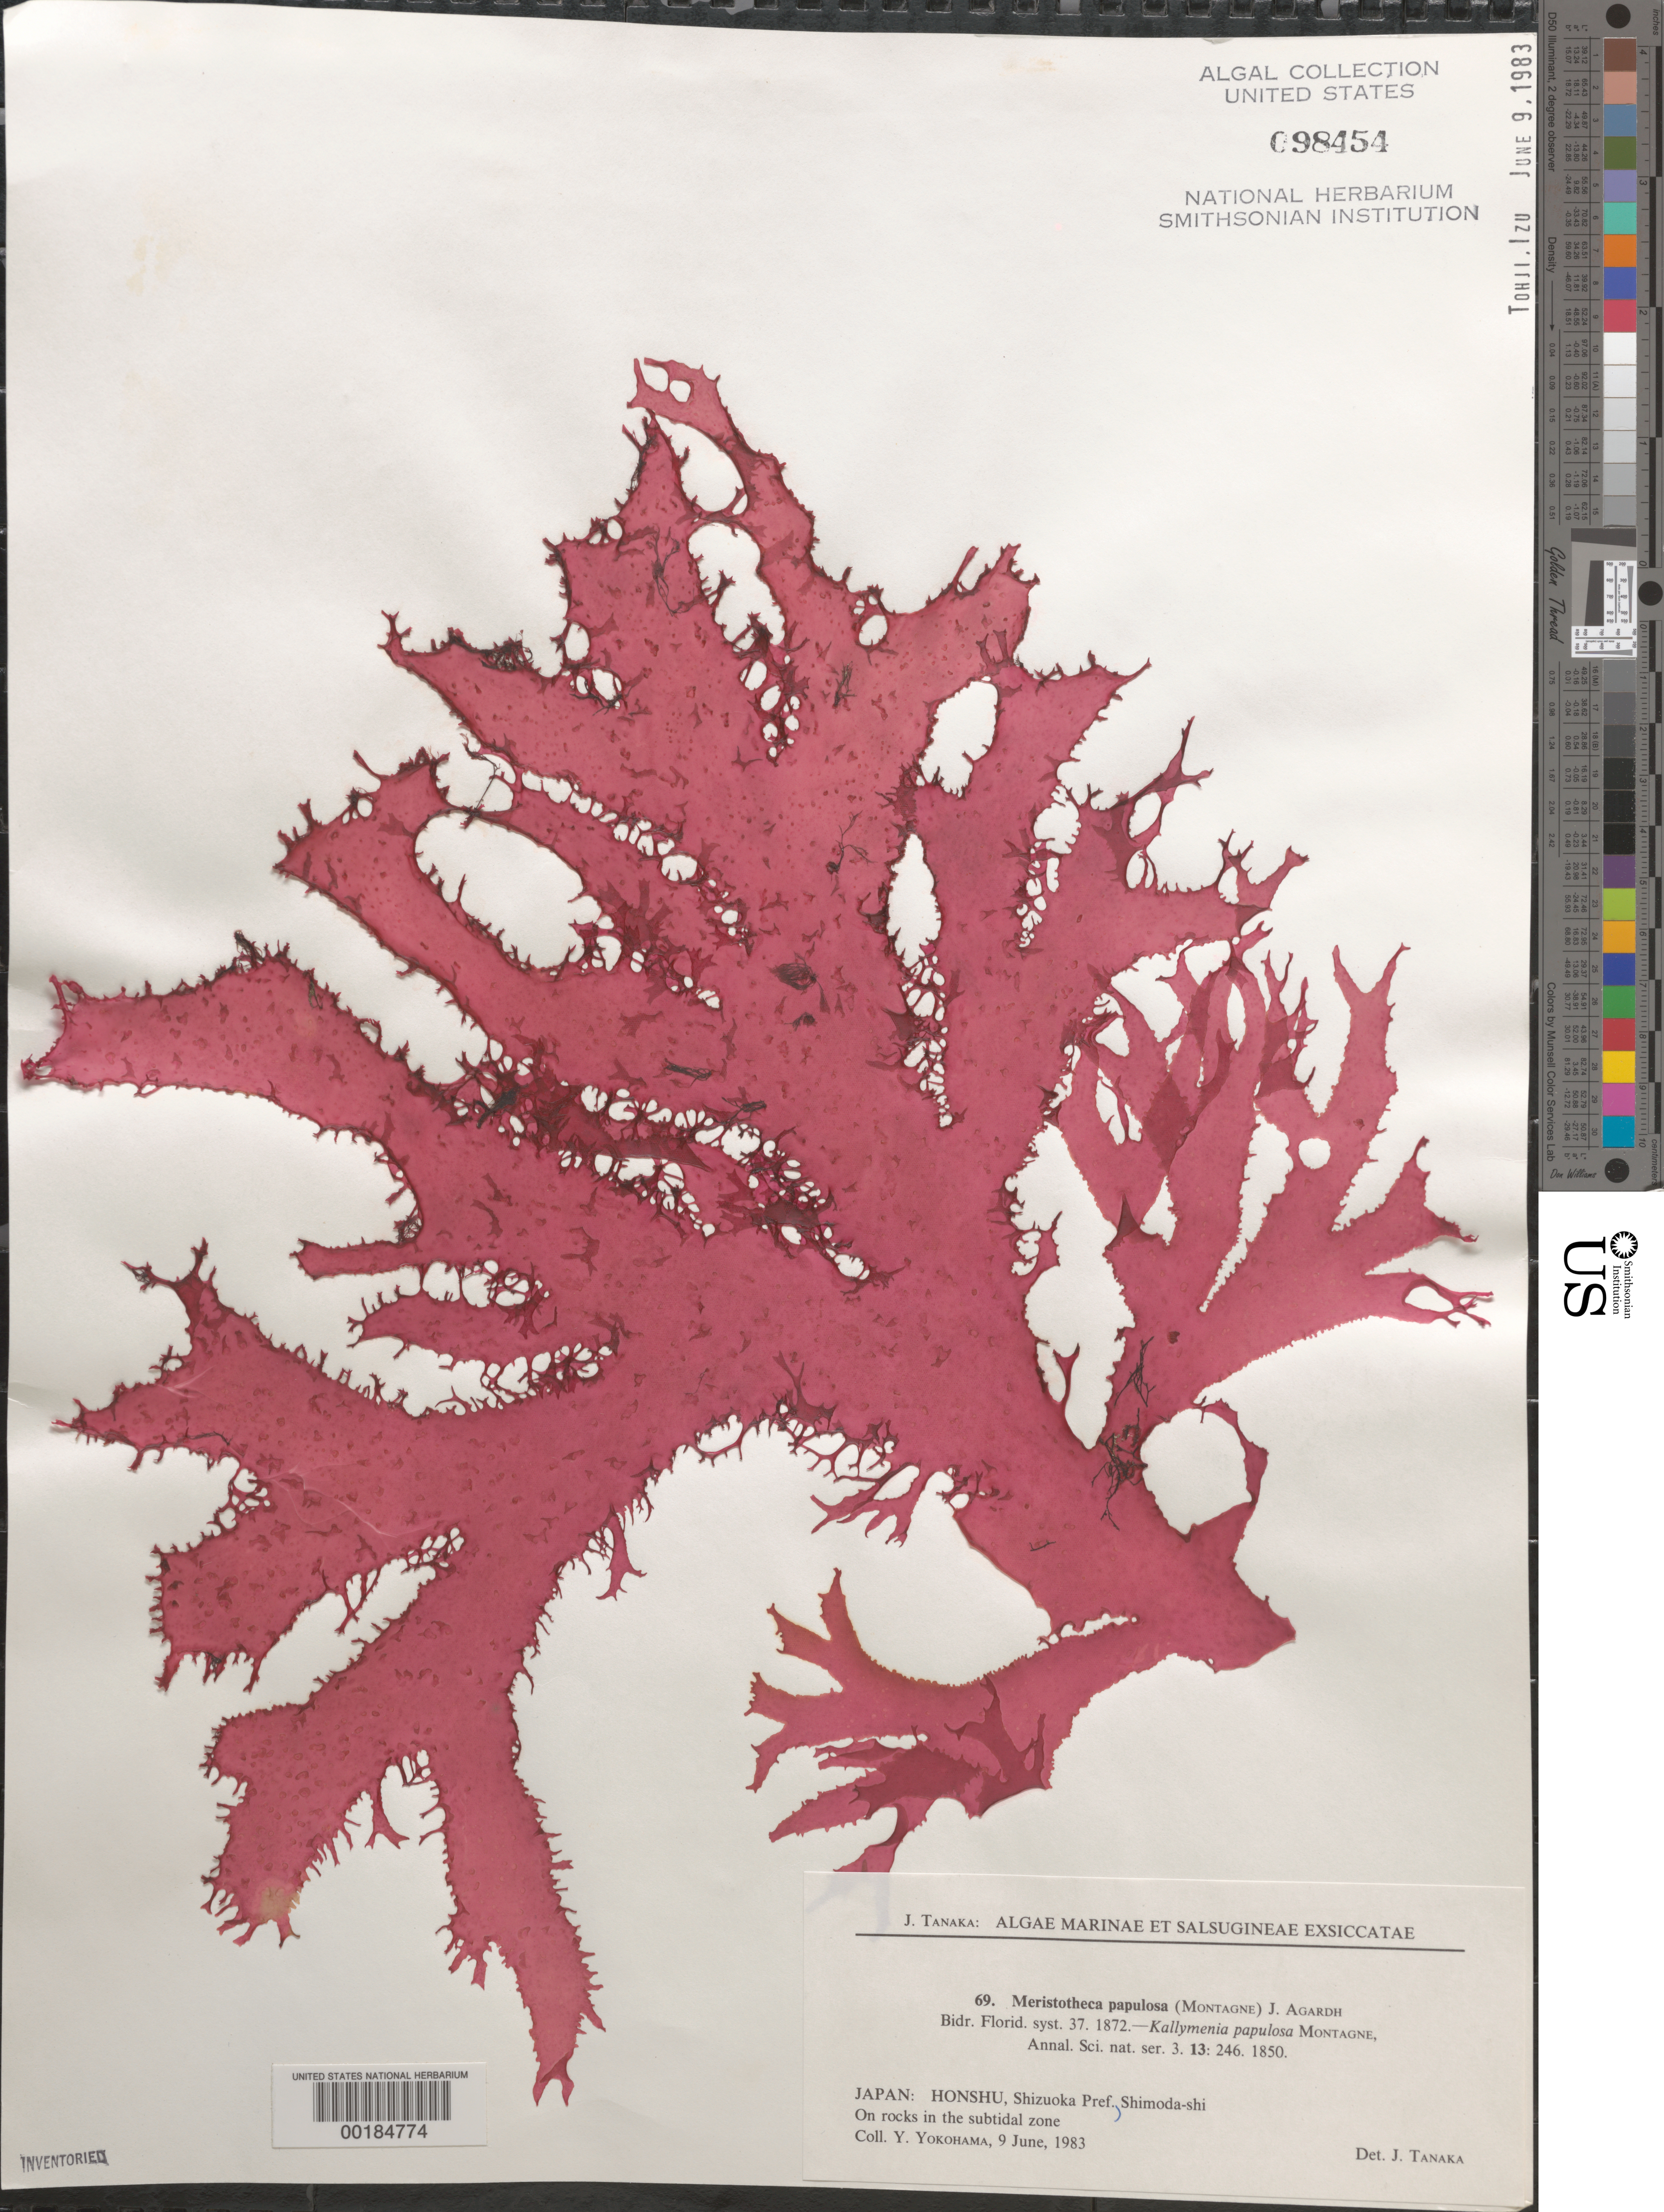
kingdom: Plantae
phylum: Rhodophyta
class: Florideophyceae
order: Gigartinales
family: Solieriaceae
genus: Meristotheca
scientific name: Meristotheca papulosa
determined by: Tanaka, J.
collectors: Y. Yokohama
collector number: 69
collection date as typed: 09 Jun 1983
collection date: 1983-06-09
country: Japan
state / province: Sizuoka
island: Honshu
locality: Shimoda-shi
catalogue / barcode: US 98454